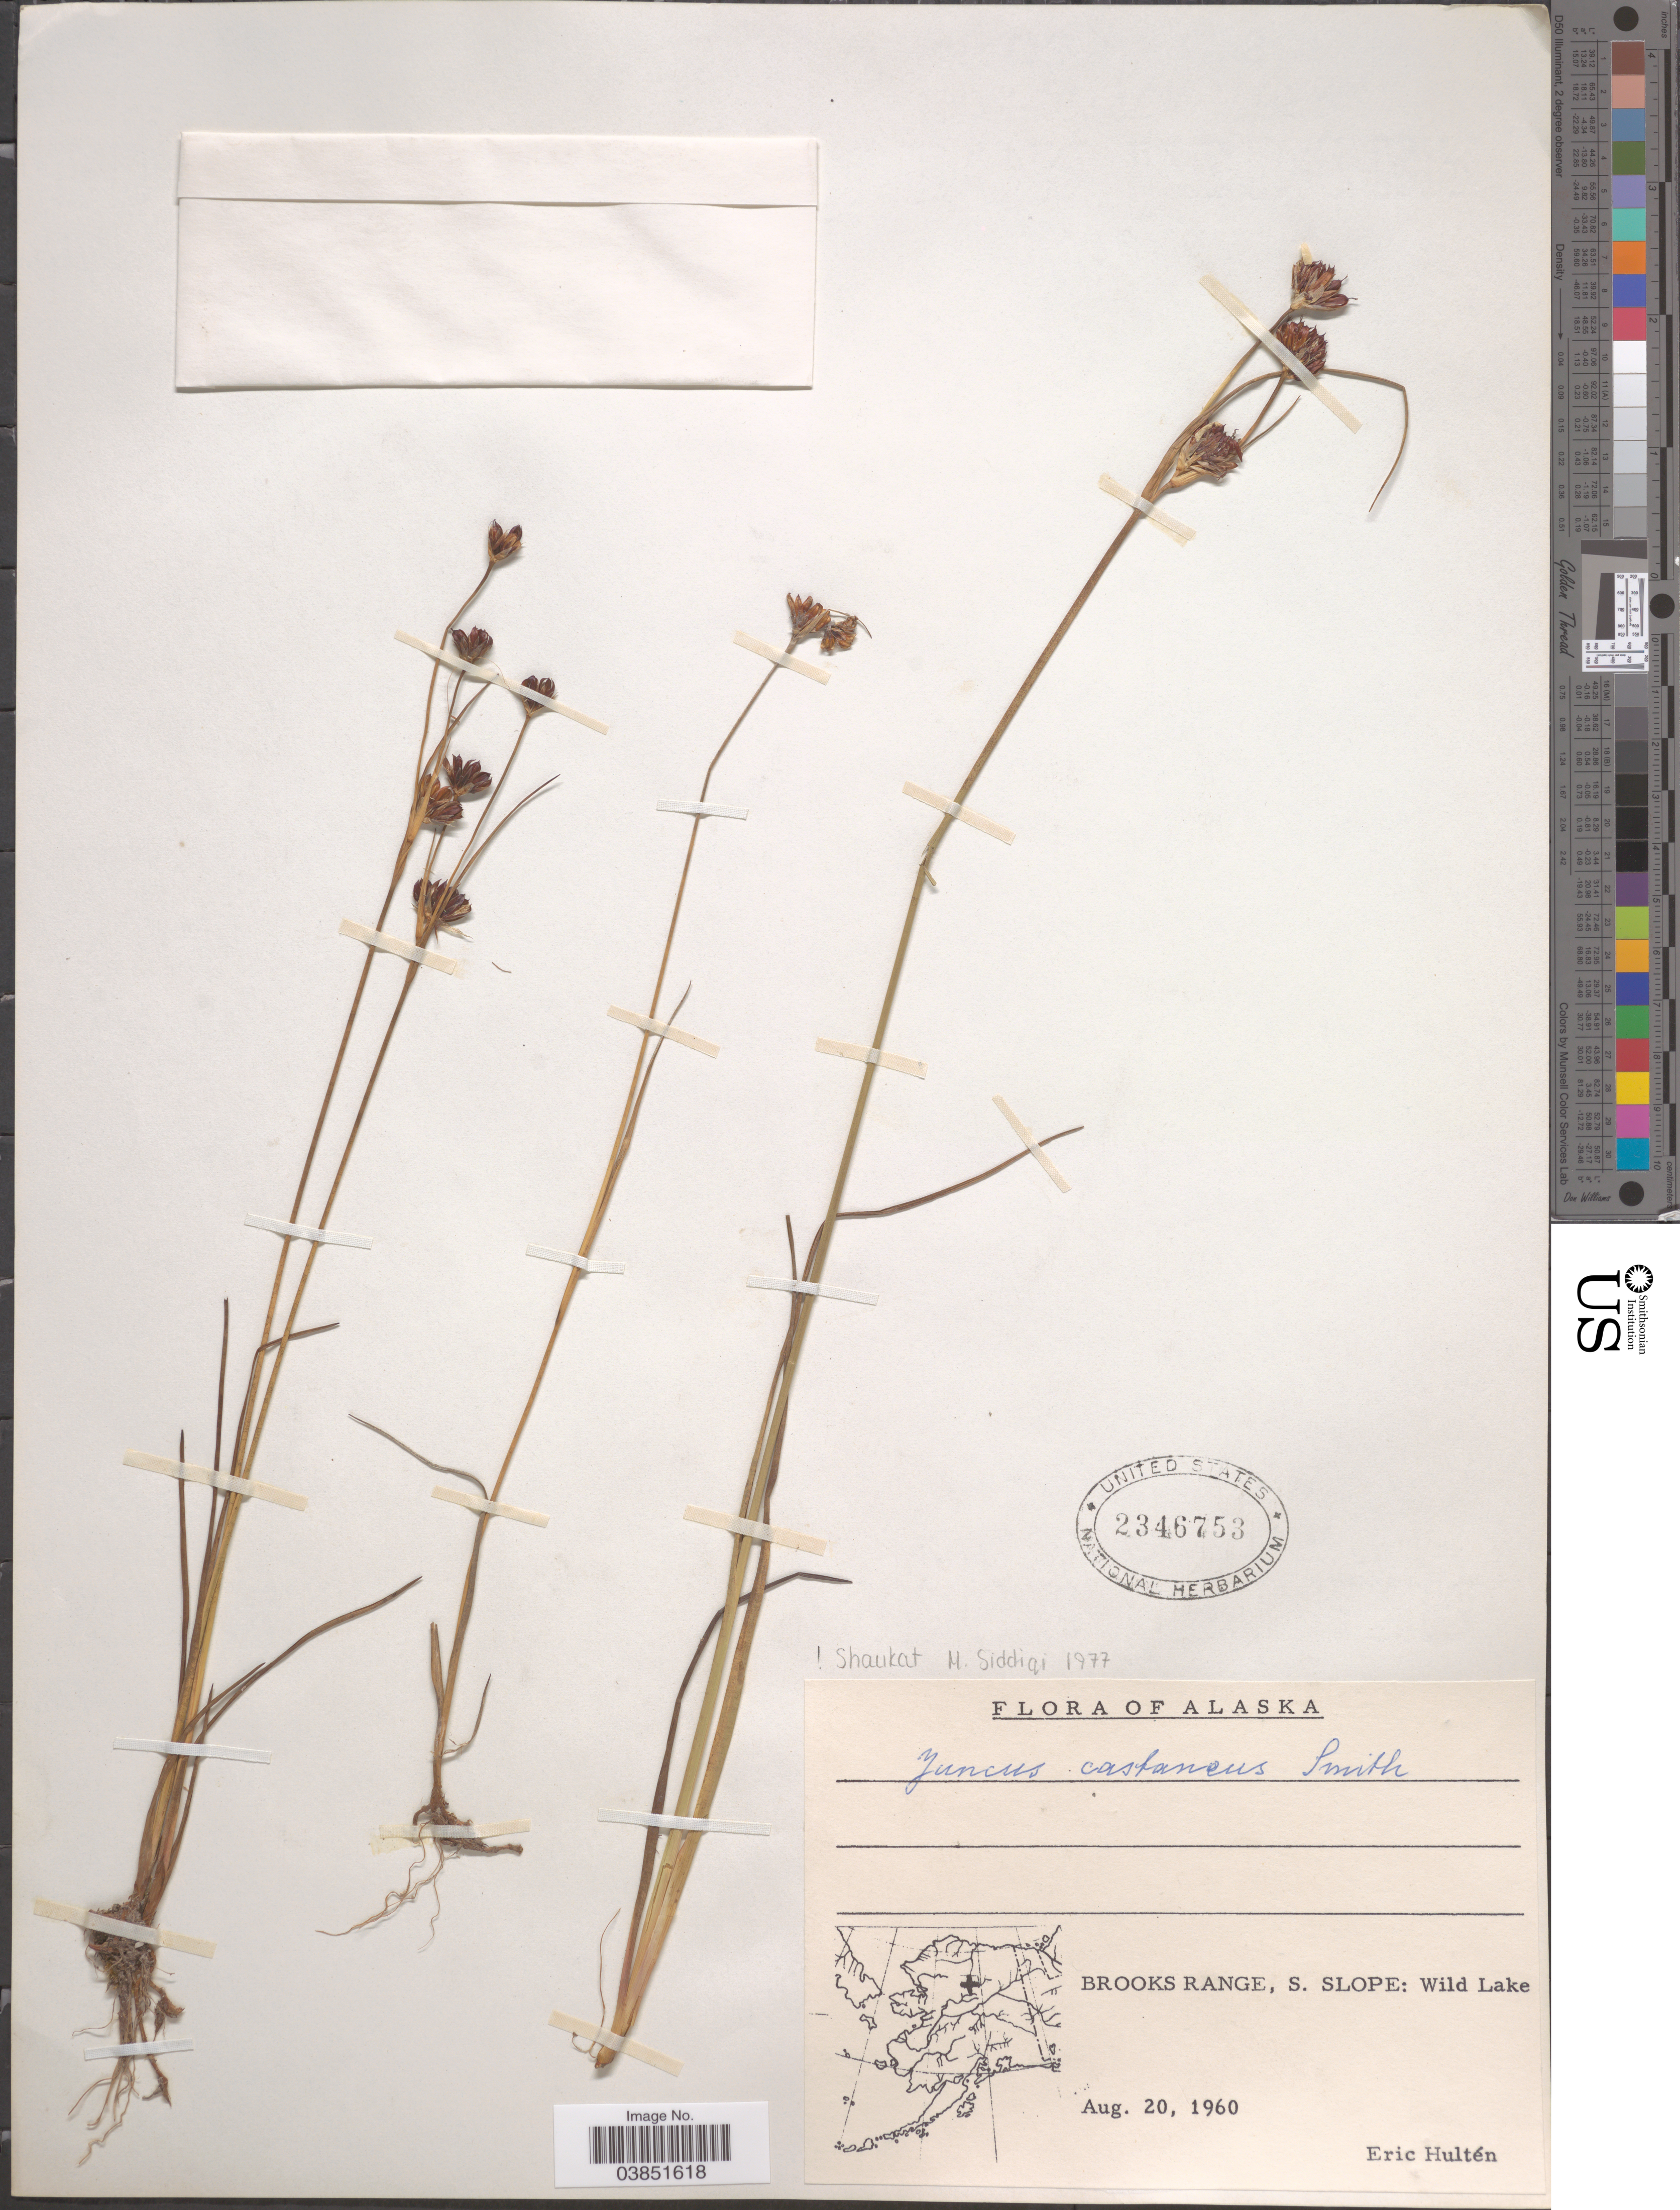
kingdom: Plantae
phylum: Tracheophyta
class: Liliopsida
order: Poales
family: Juncaceae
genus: Juncus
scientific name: Juncus castaneus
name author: Sm.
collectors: E. G. Hultén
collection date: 1960-08-20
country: United States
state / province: Alaska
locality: Brooks Range, S. Slope: Wild Lake.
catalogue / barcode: US 2346753